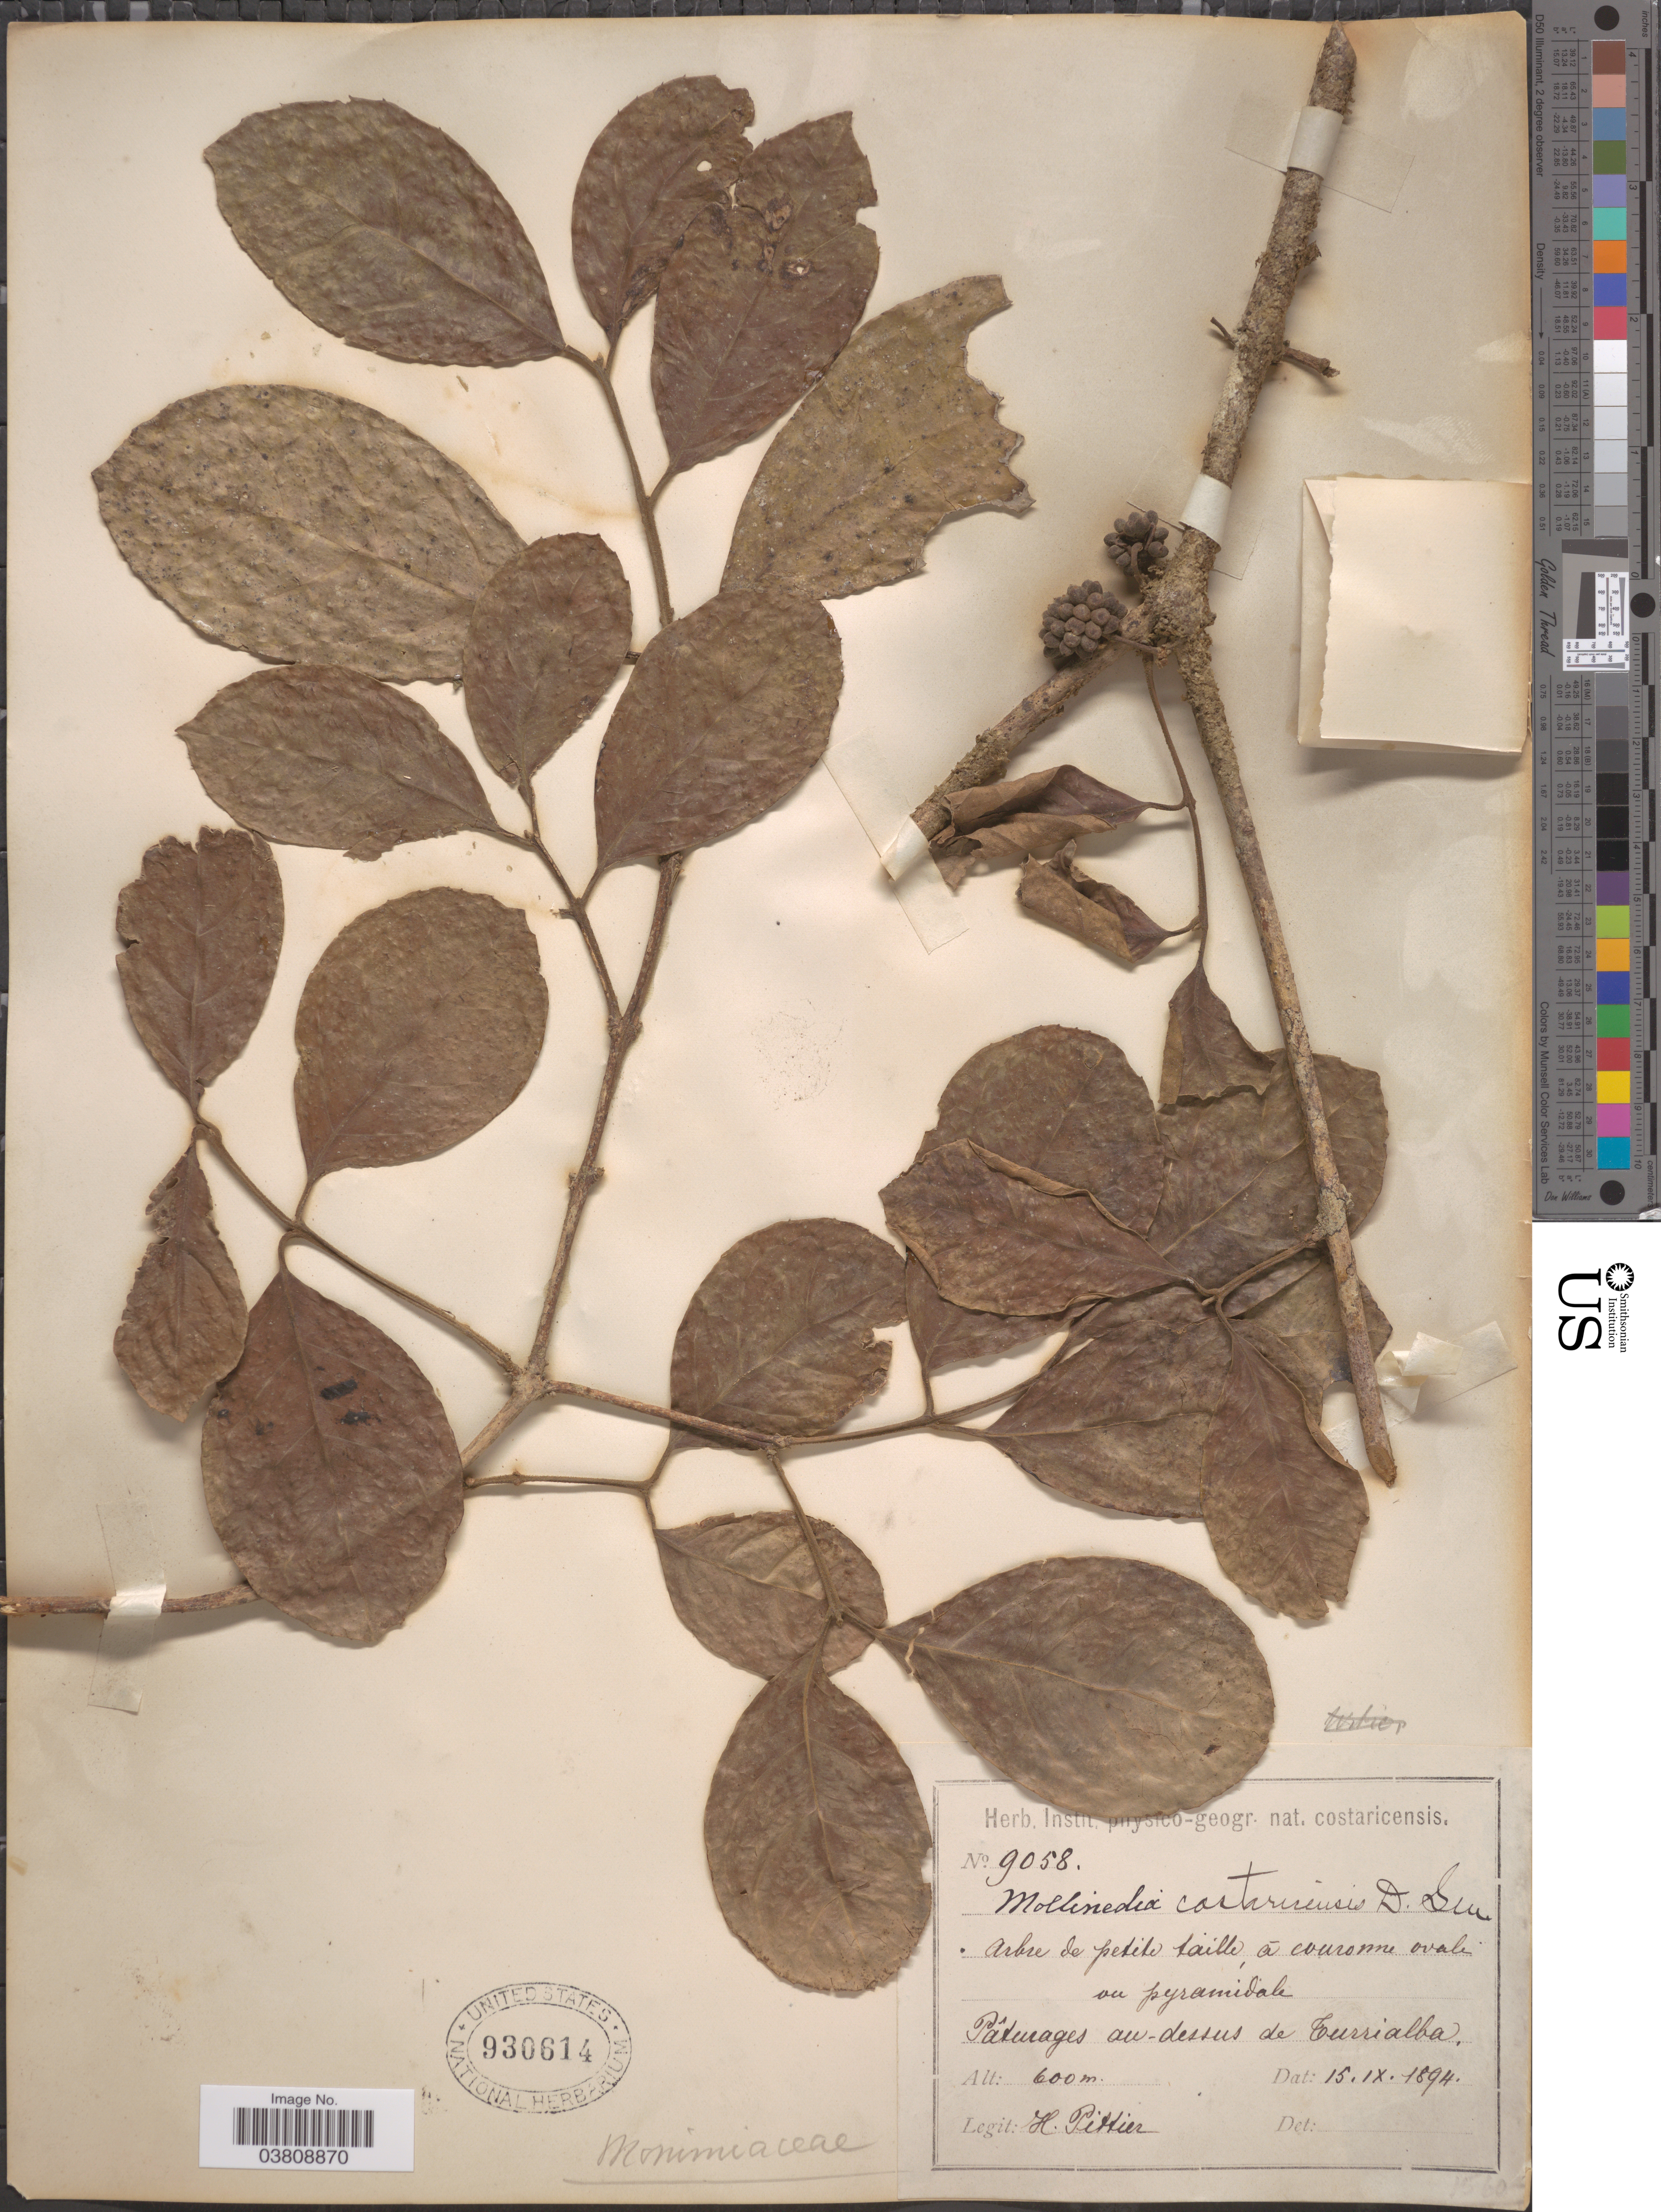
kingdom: Plantae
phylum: Tracheophyta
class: Magnoliopsida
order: Laurales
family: Monimiaceae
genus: Mollinedia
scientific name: Mollinedia costaricensis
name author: Donn. Sm.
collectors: H. F. Pittier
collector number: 9058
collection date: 1894-09-15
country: Costa Rica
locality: Pâturages au-dessus de Turrialba.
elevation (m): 600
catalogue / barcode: US 930614